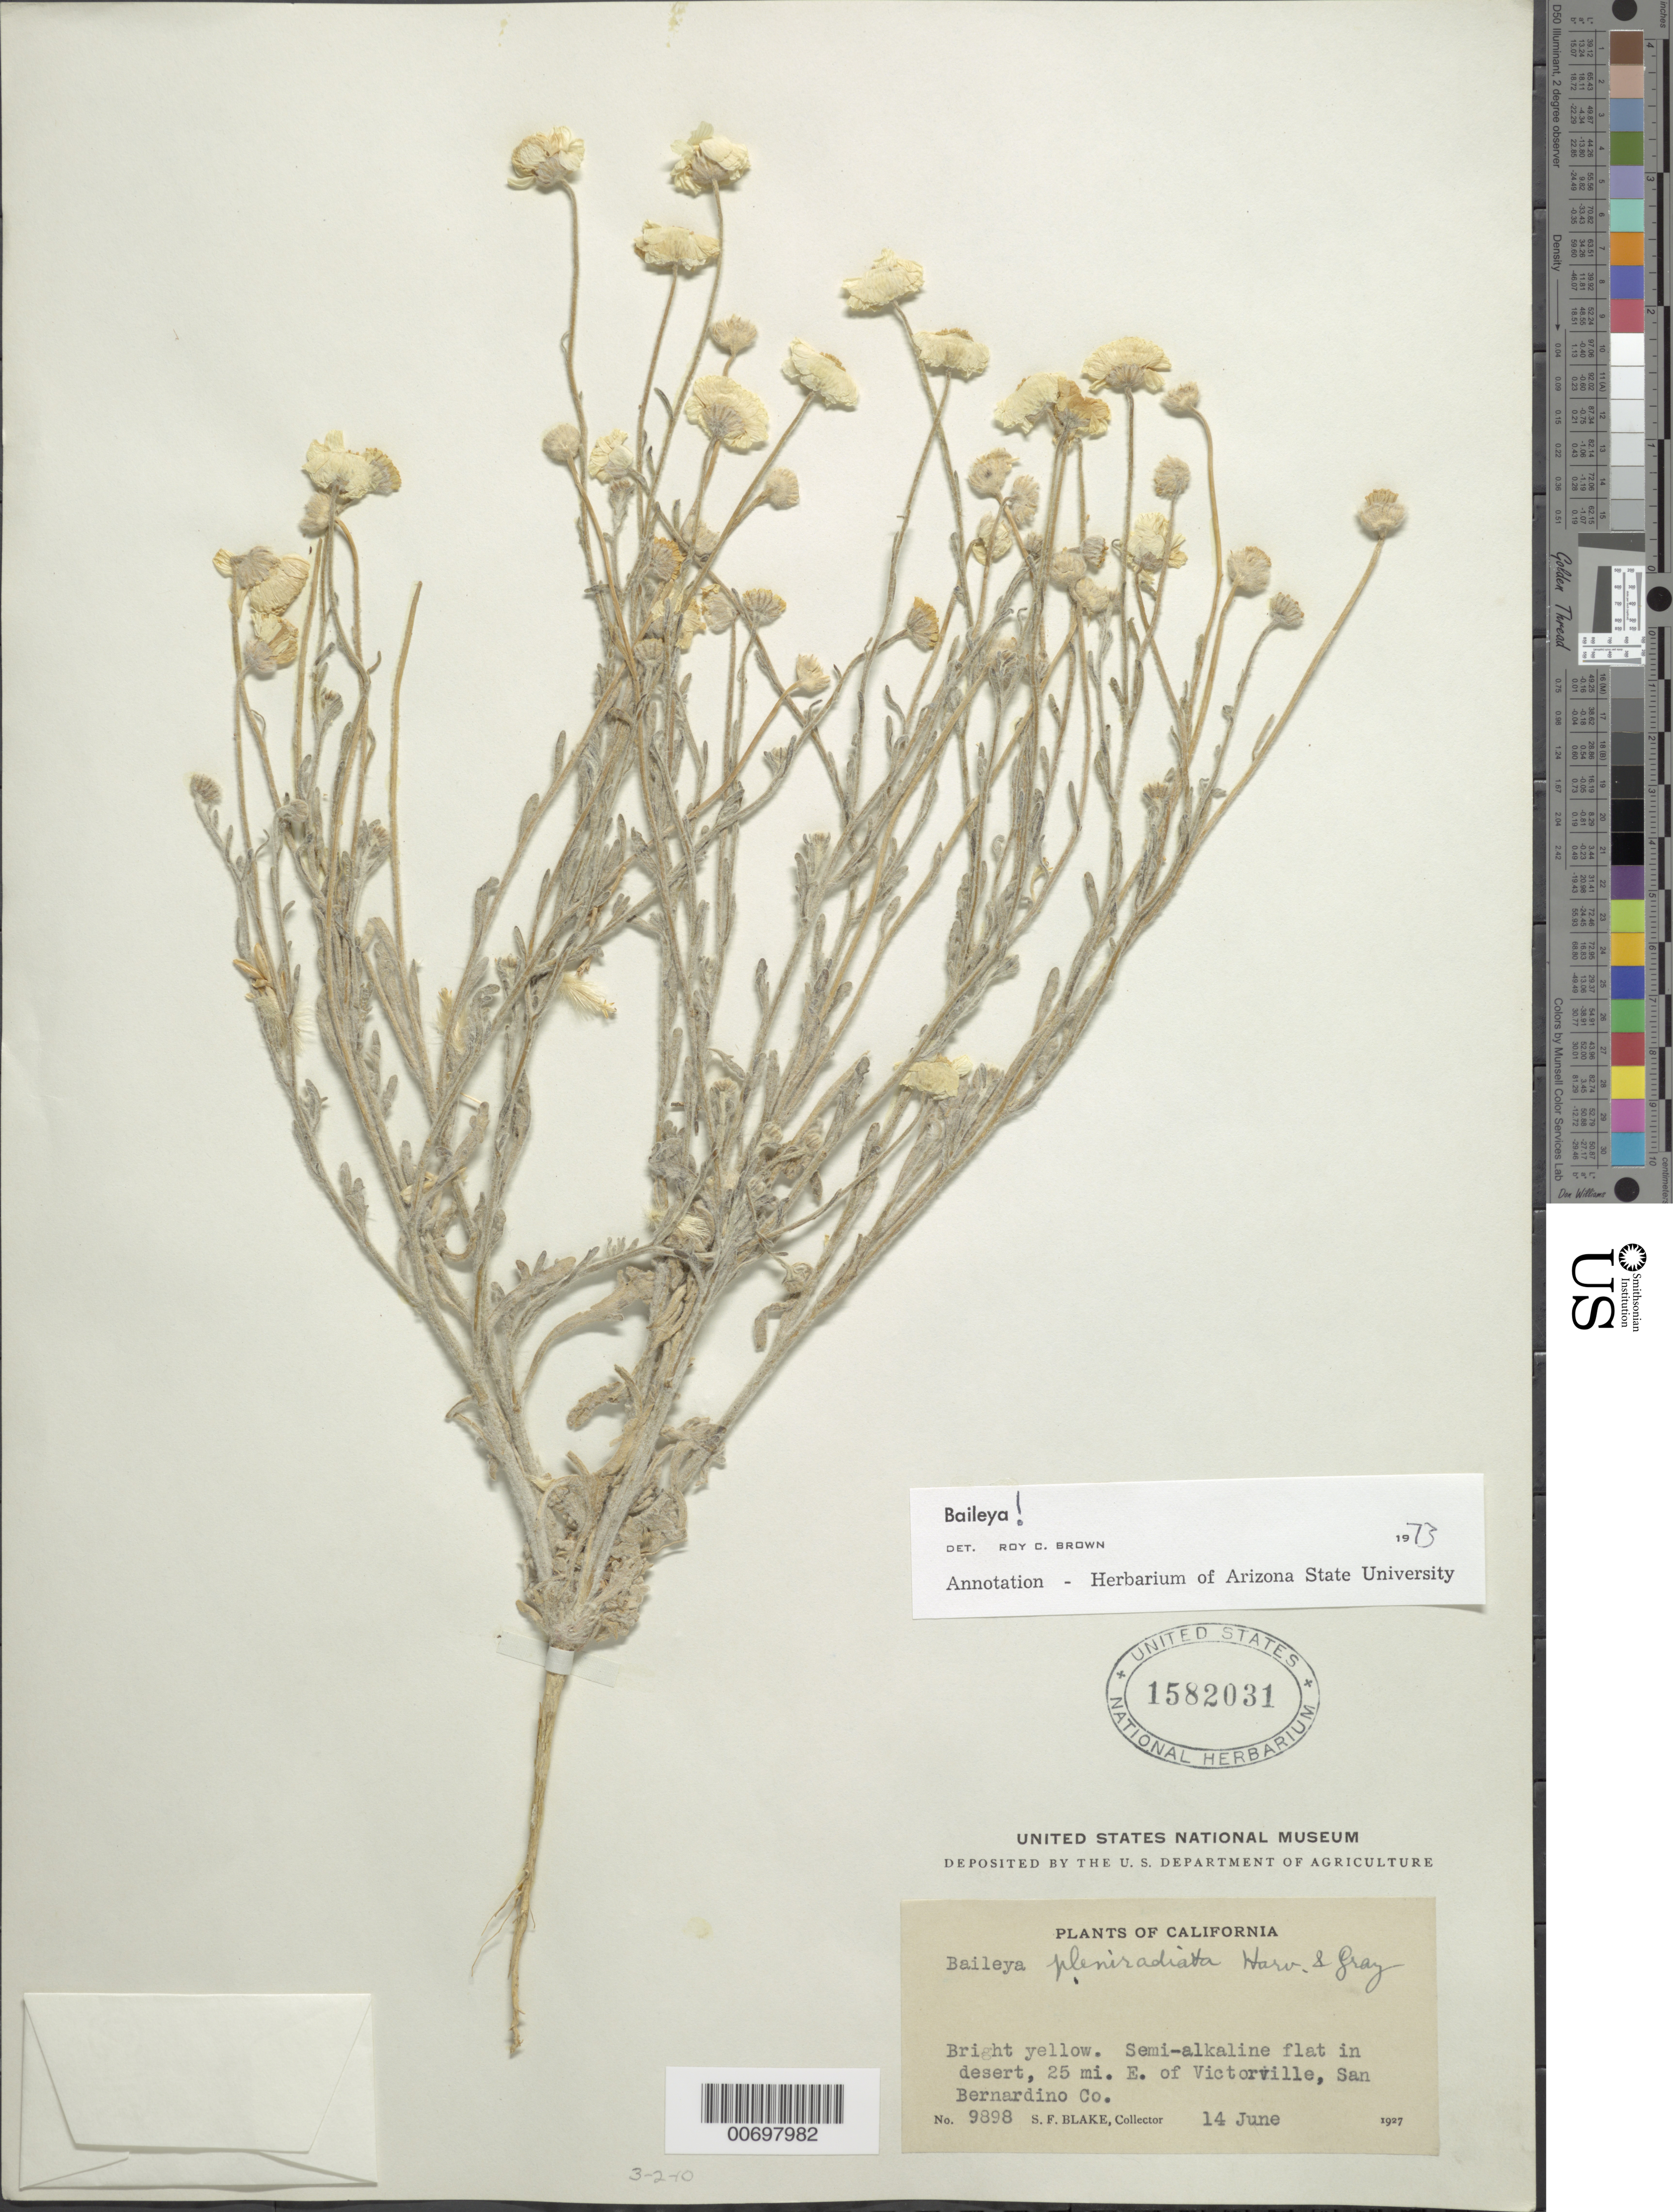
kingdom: Plantae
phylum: Tracheophyta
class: Magnoliopsida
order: Asterales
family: Asteraceae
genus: Baileya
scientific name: Baileya pleniradiata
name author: Harv. & A. Gray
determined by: Brown, Roy C.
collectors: S. Blake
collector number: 9898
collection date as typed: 14 Jun 1927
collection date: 1927-06-14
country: United States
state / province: California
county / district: San Bernardino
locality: Semi-alkaline flat in desert, 25 mi. E. of Victorville.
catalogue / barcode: US 1582031